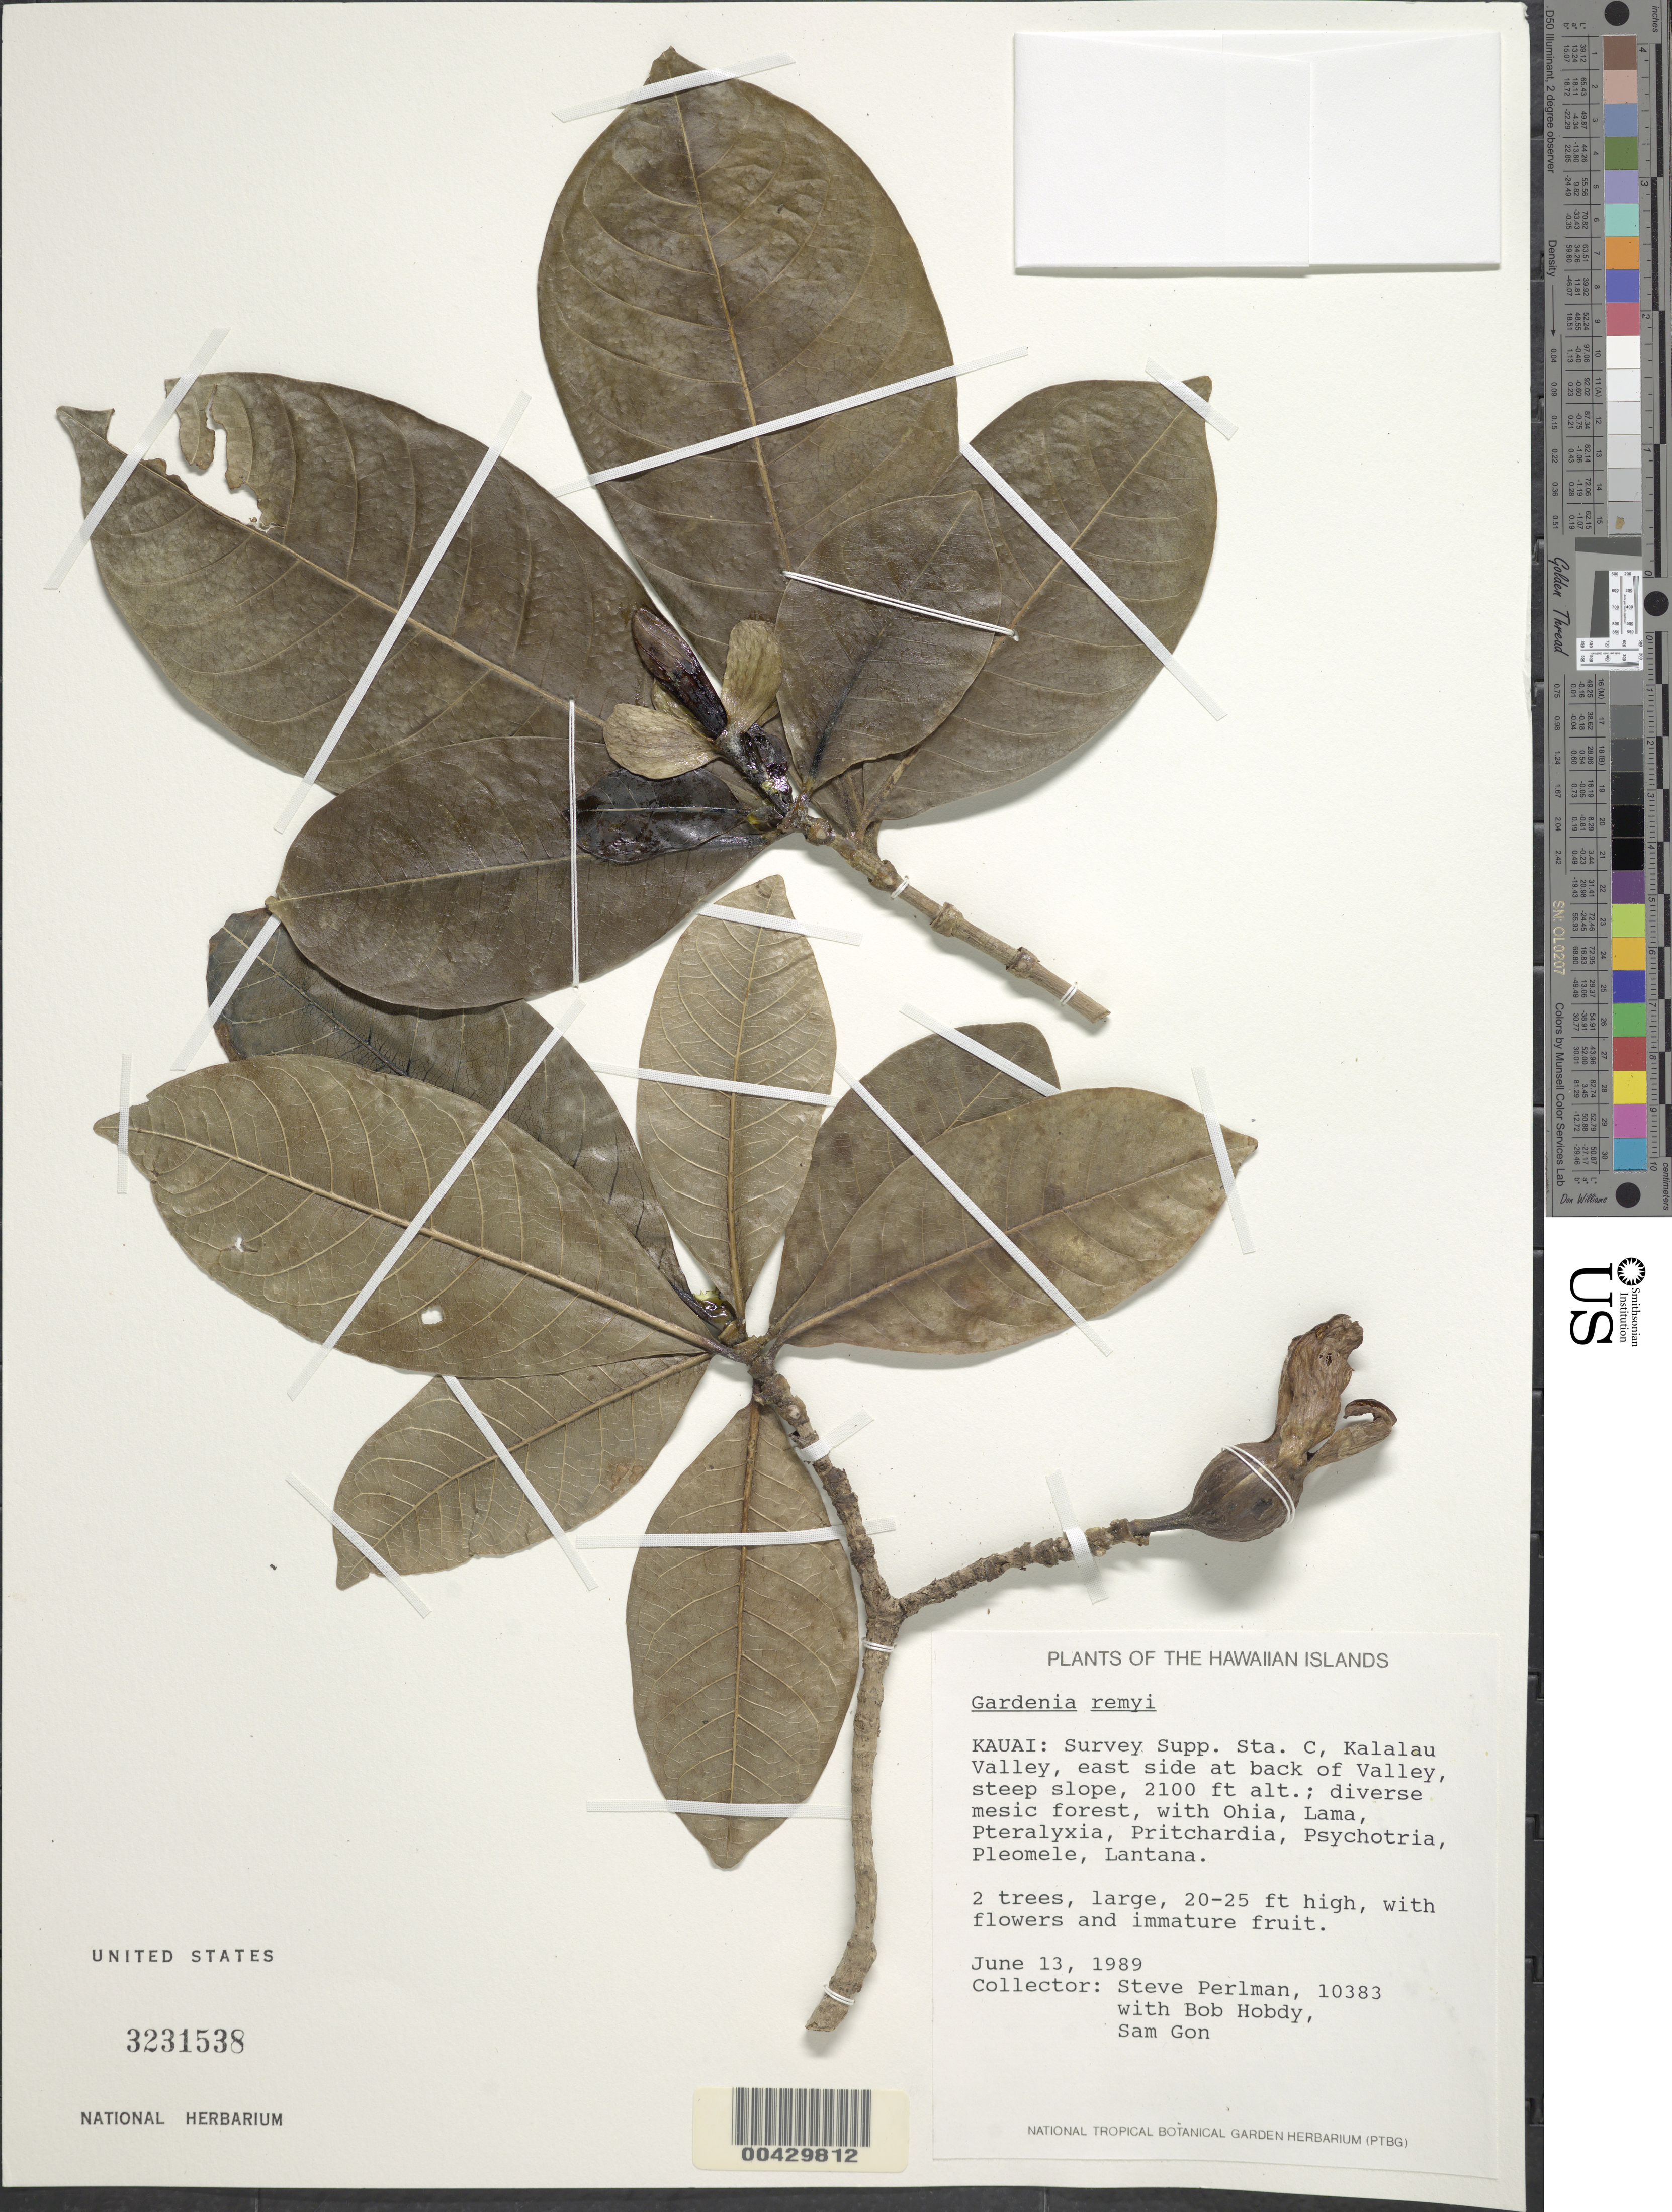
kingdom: Plantae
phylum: Tracheophyta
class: Magnoliopsida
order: Gentianales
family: Rubiaceae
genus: Gardenia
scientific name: Gardenia remyi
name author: H. Mann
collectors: S. P. Perlman, B. Hobdy & S. Gon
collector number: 10383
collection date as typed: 13 Jun 1989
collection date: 1989-06-13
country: United States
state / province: Hawaii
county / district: Kauai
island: Kaua'i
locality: Survey Supply Station C, Kalalau Valley, E side at back of valley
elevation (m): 640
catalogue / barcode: US 3231538